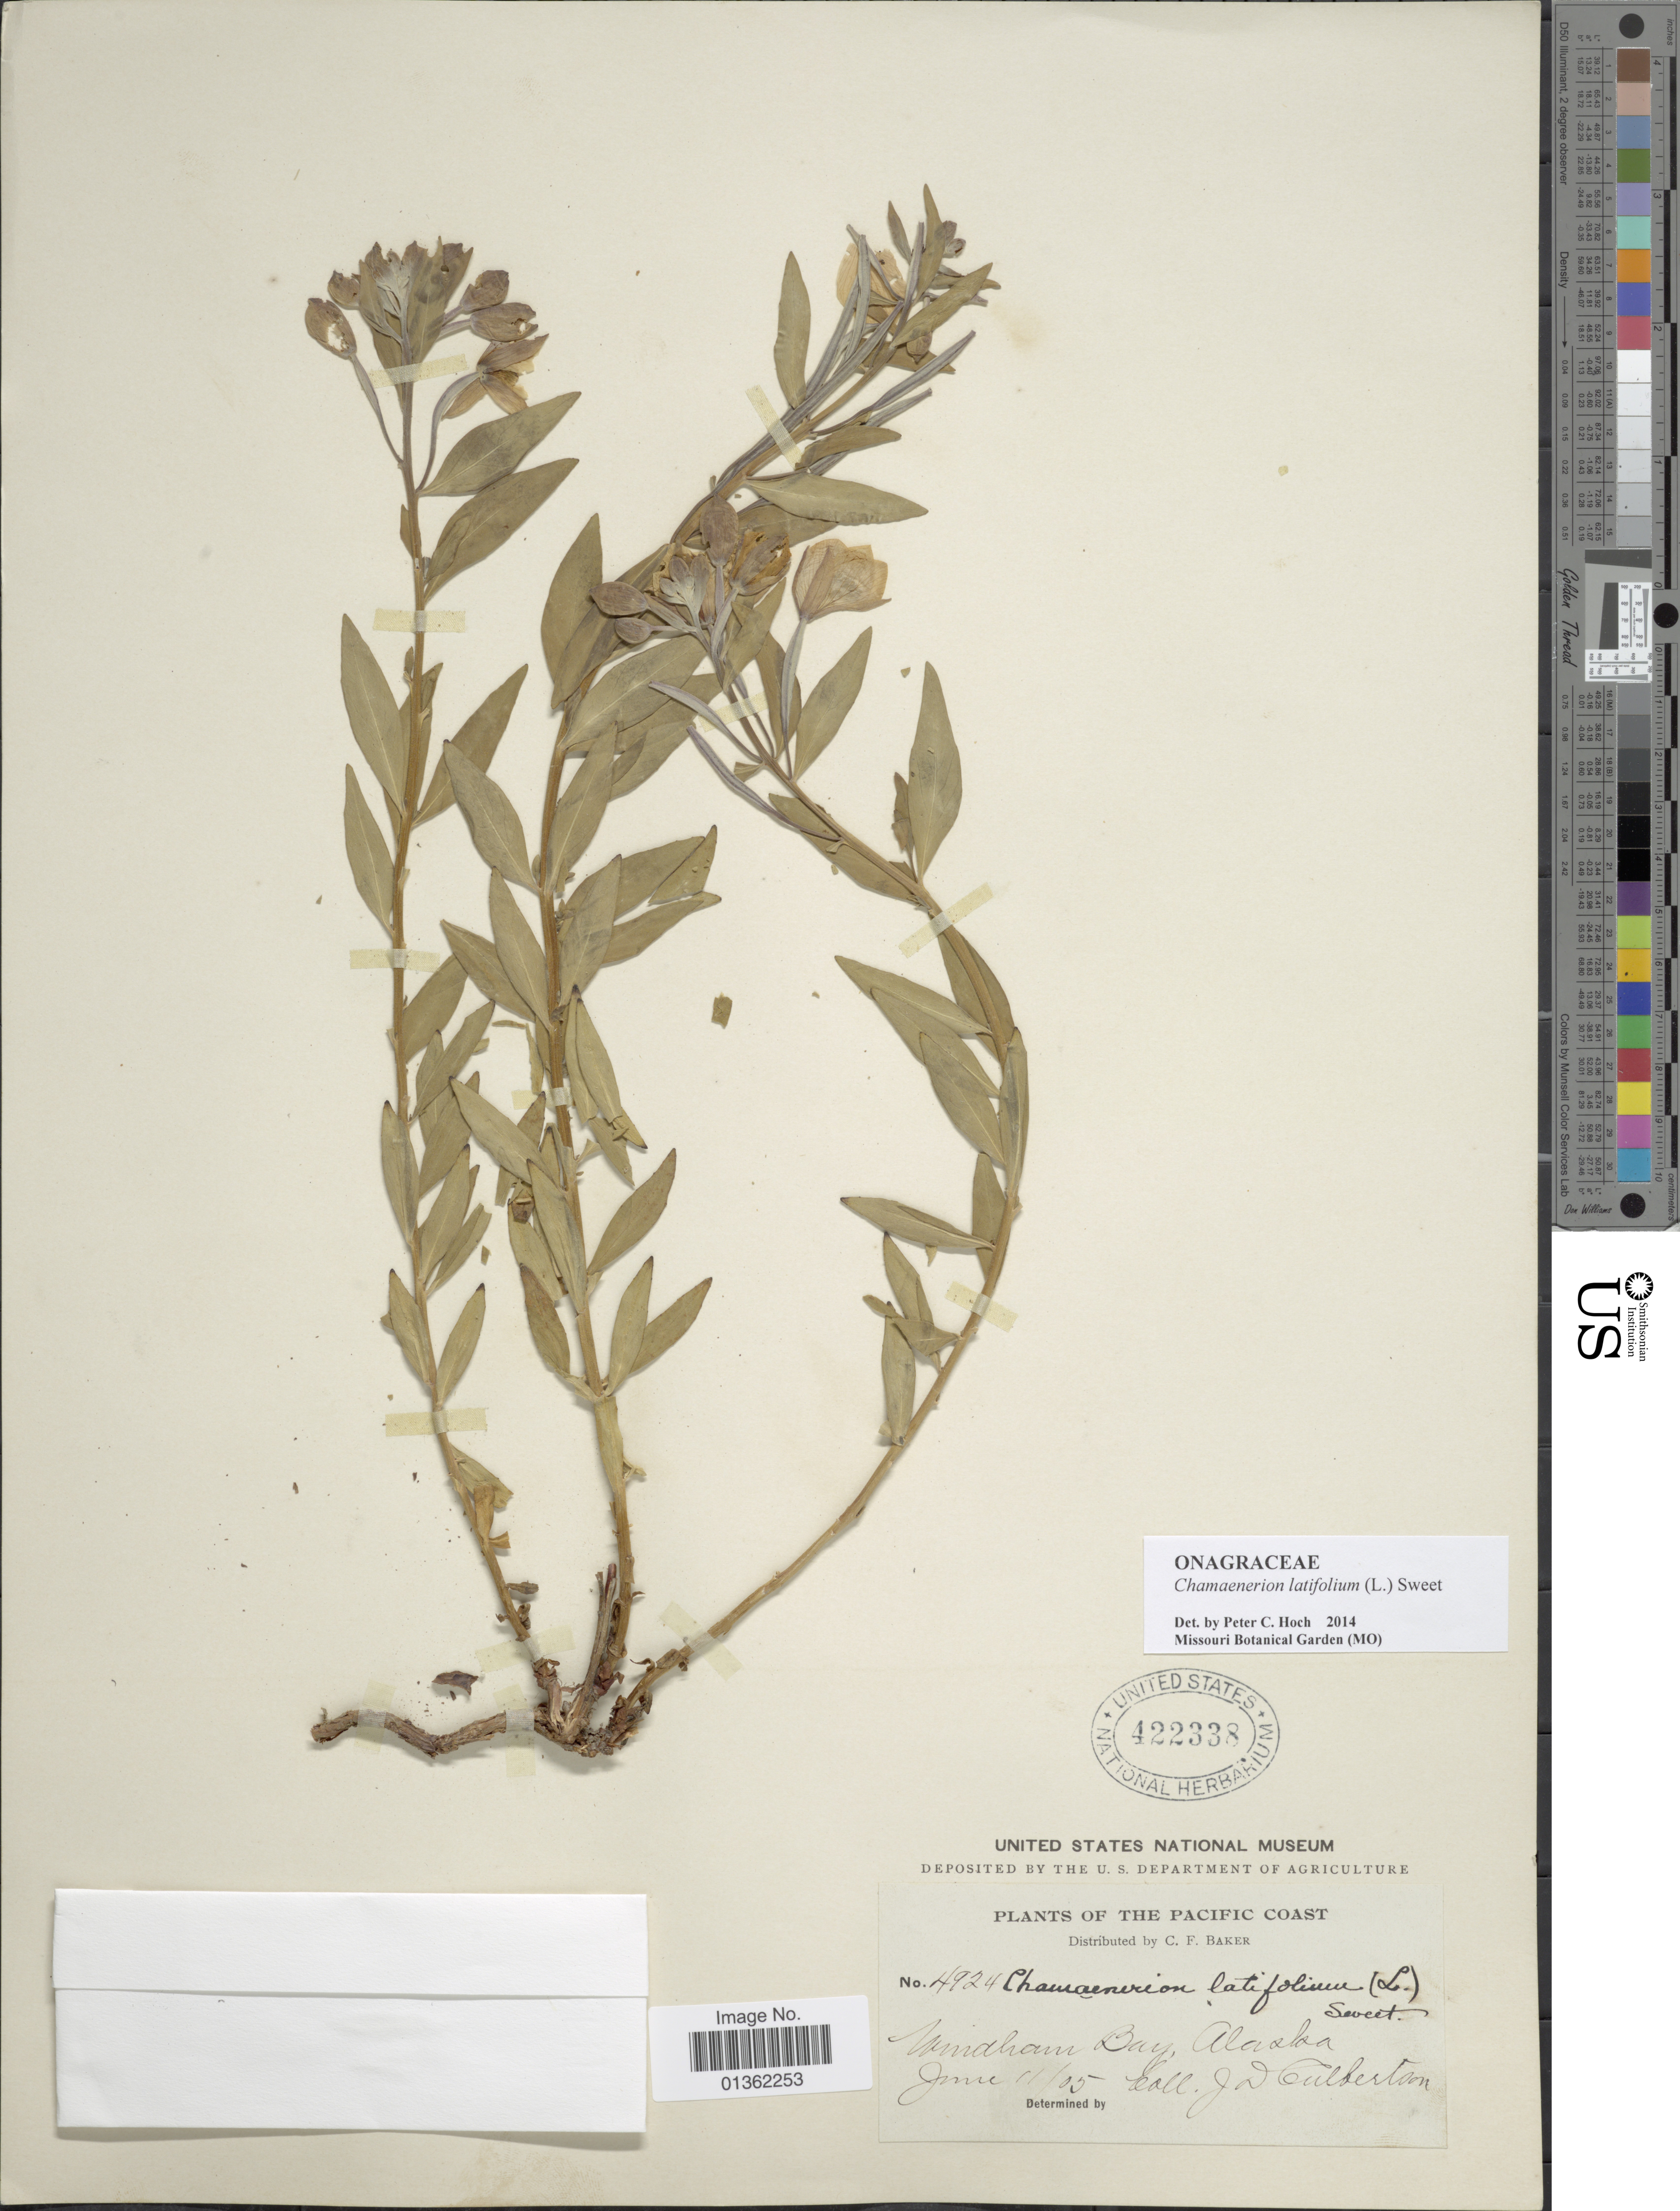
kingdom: Plantae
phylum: Tracheophyta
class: Magnoliopsida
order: Myrtales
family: Onagraceae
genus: Chamaenerion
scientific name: Chamaenerion latifolium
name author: (L.) Th. Fr. & Lange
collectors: J. Culbertson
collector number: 4924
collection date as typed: Transcribed d/m/y: 11/6/5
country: United States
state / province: Alaska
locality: Pacific Coast. Windham Bay.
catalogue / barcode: US 422338